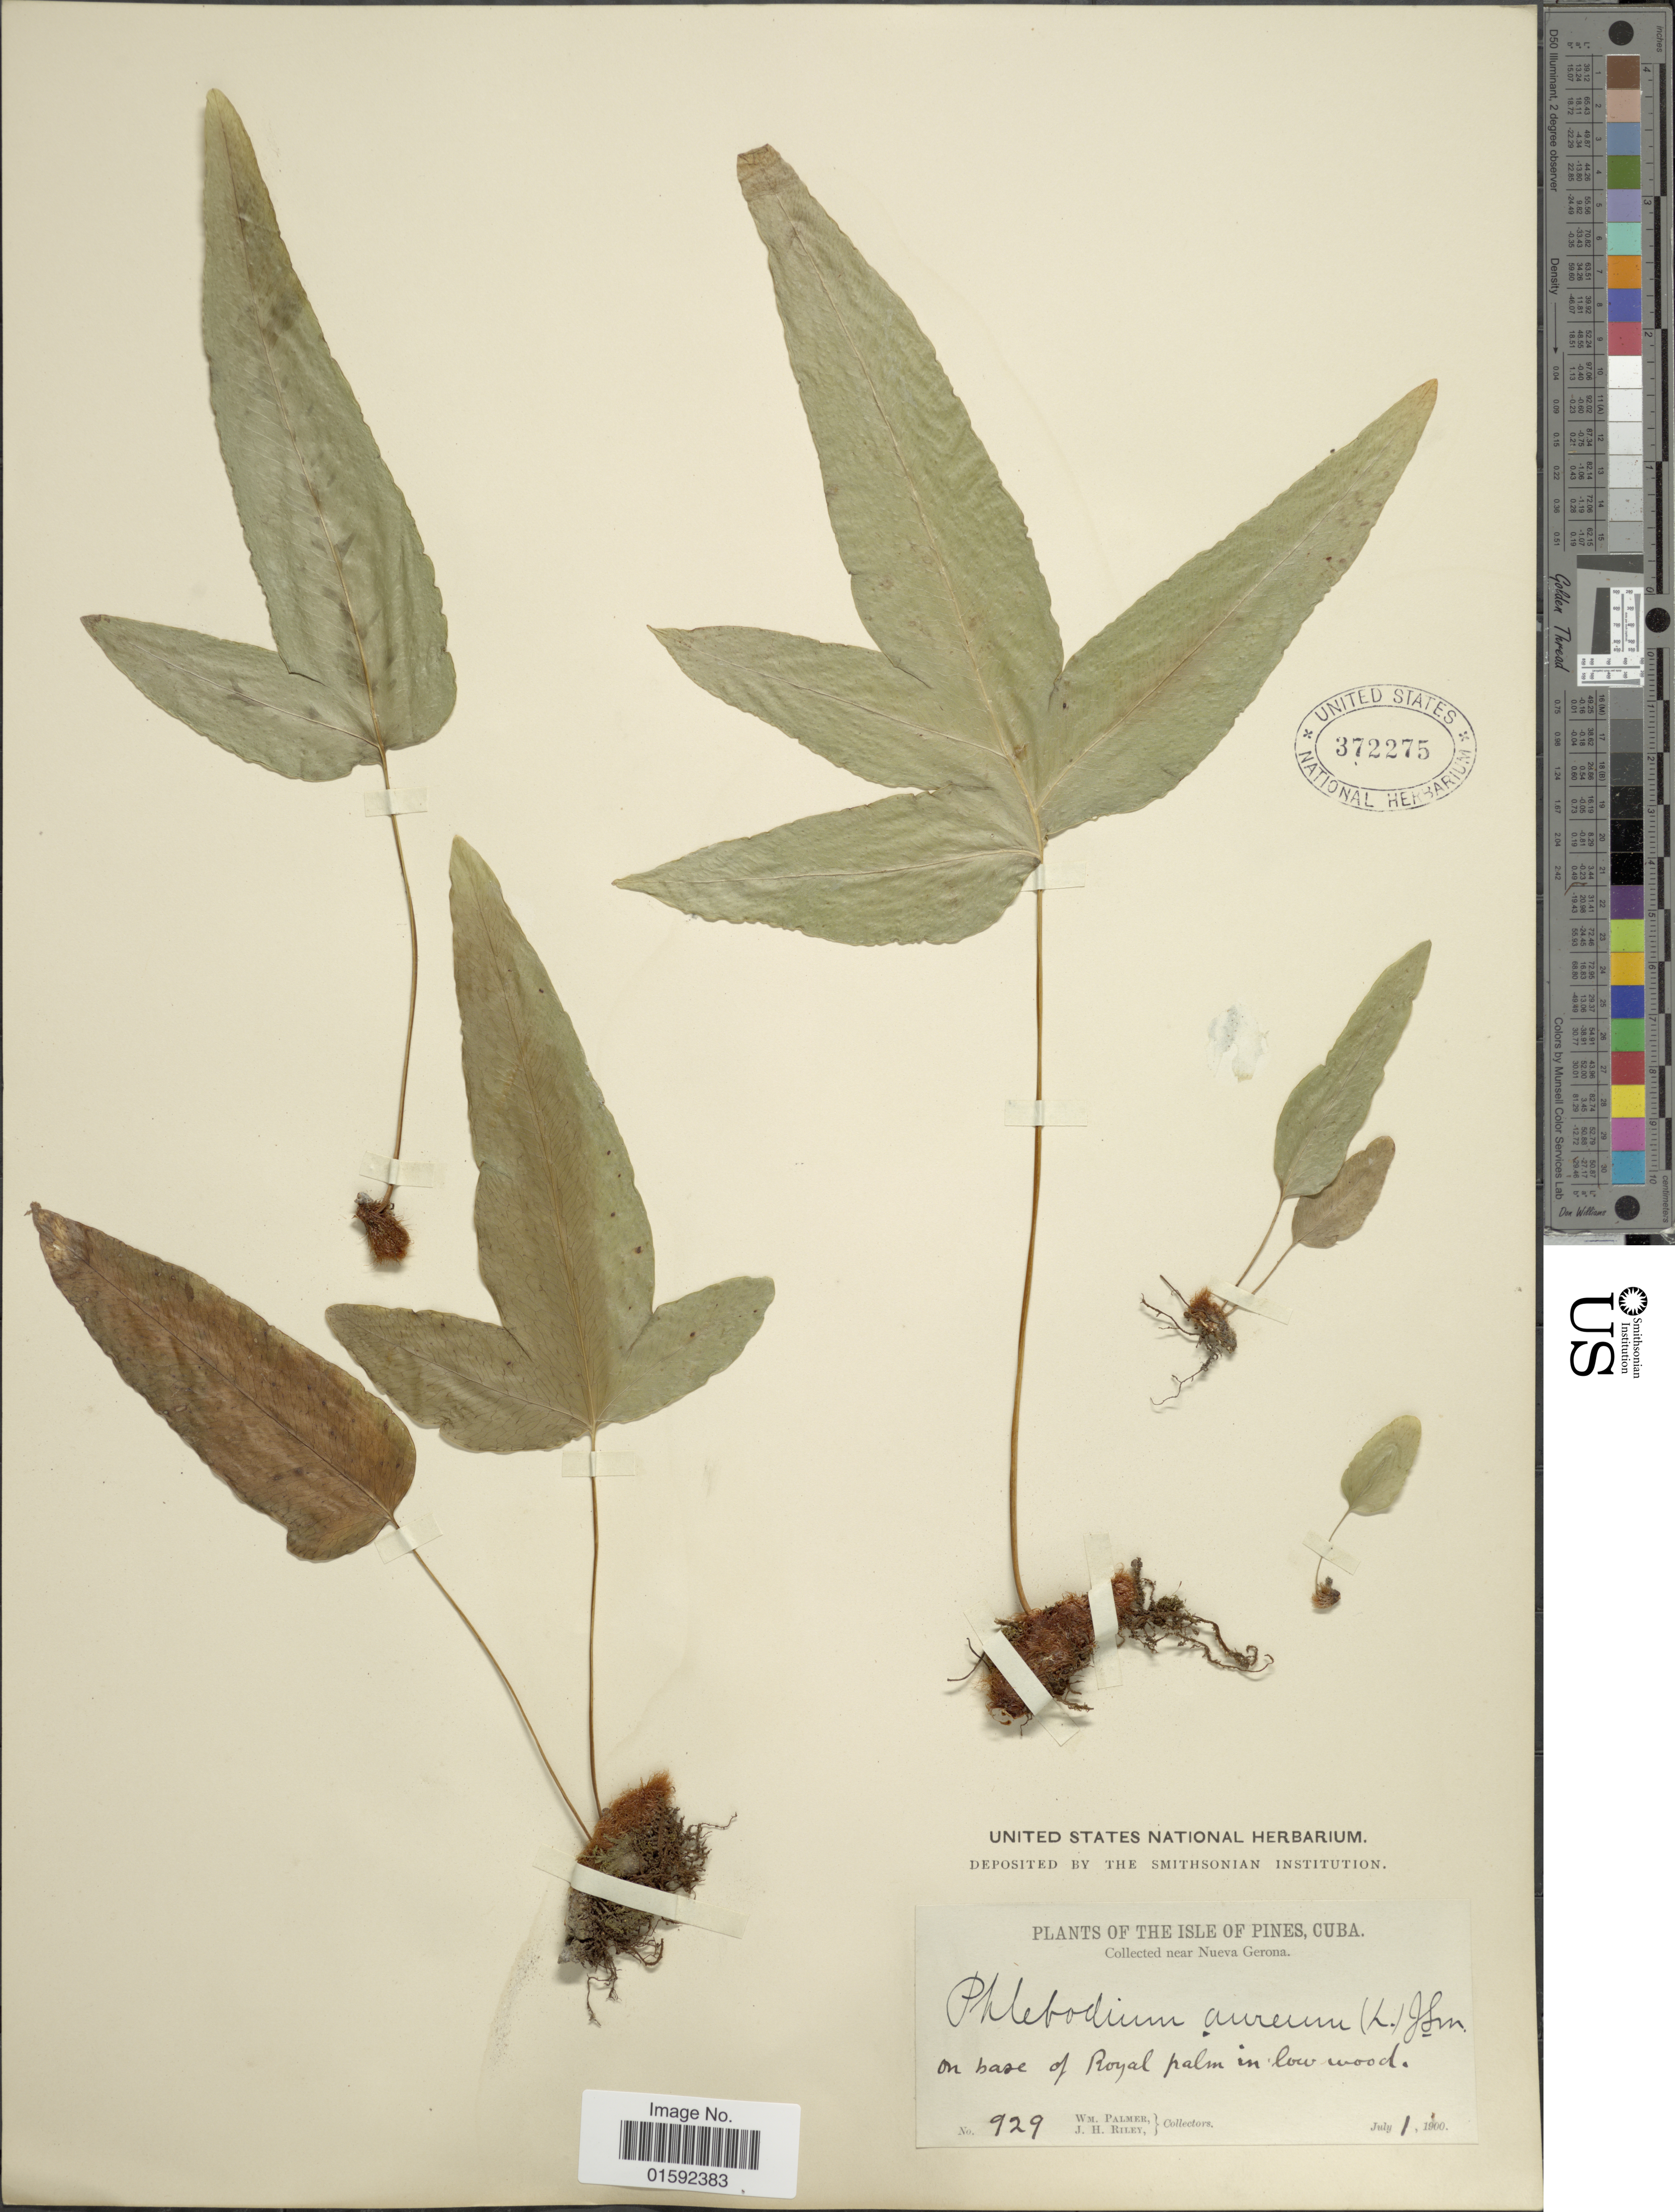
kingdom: Plantae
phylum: Tracheophyta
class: Polypodiopsida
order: Polypodiales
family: Polypodiaceae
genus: Phlebodium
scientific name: Phlebodium aureum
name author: (L.) J. Sm.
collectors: W. Palmer & J. H. Riley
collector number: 929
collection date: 1900-07-01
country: Cuba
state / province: Isla de la Juventud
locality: The Isle of Pines, Cuba, near Nueva Gerona,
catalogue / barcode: US 372275